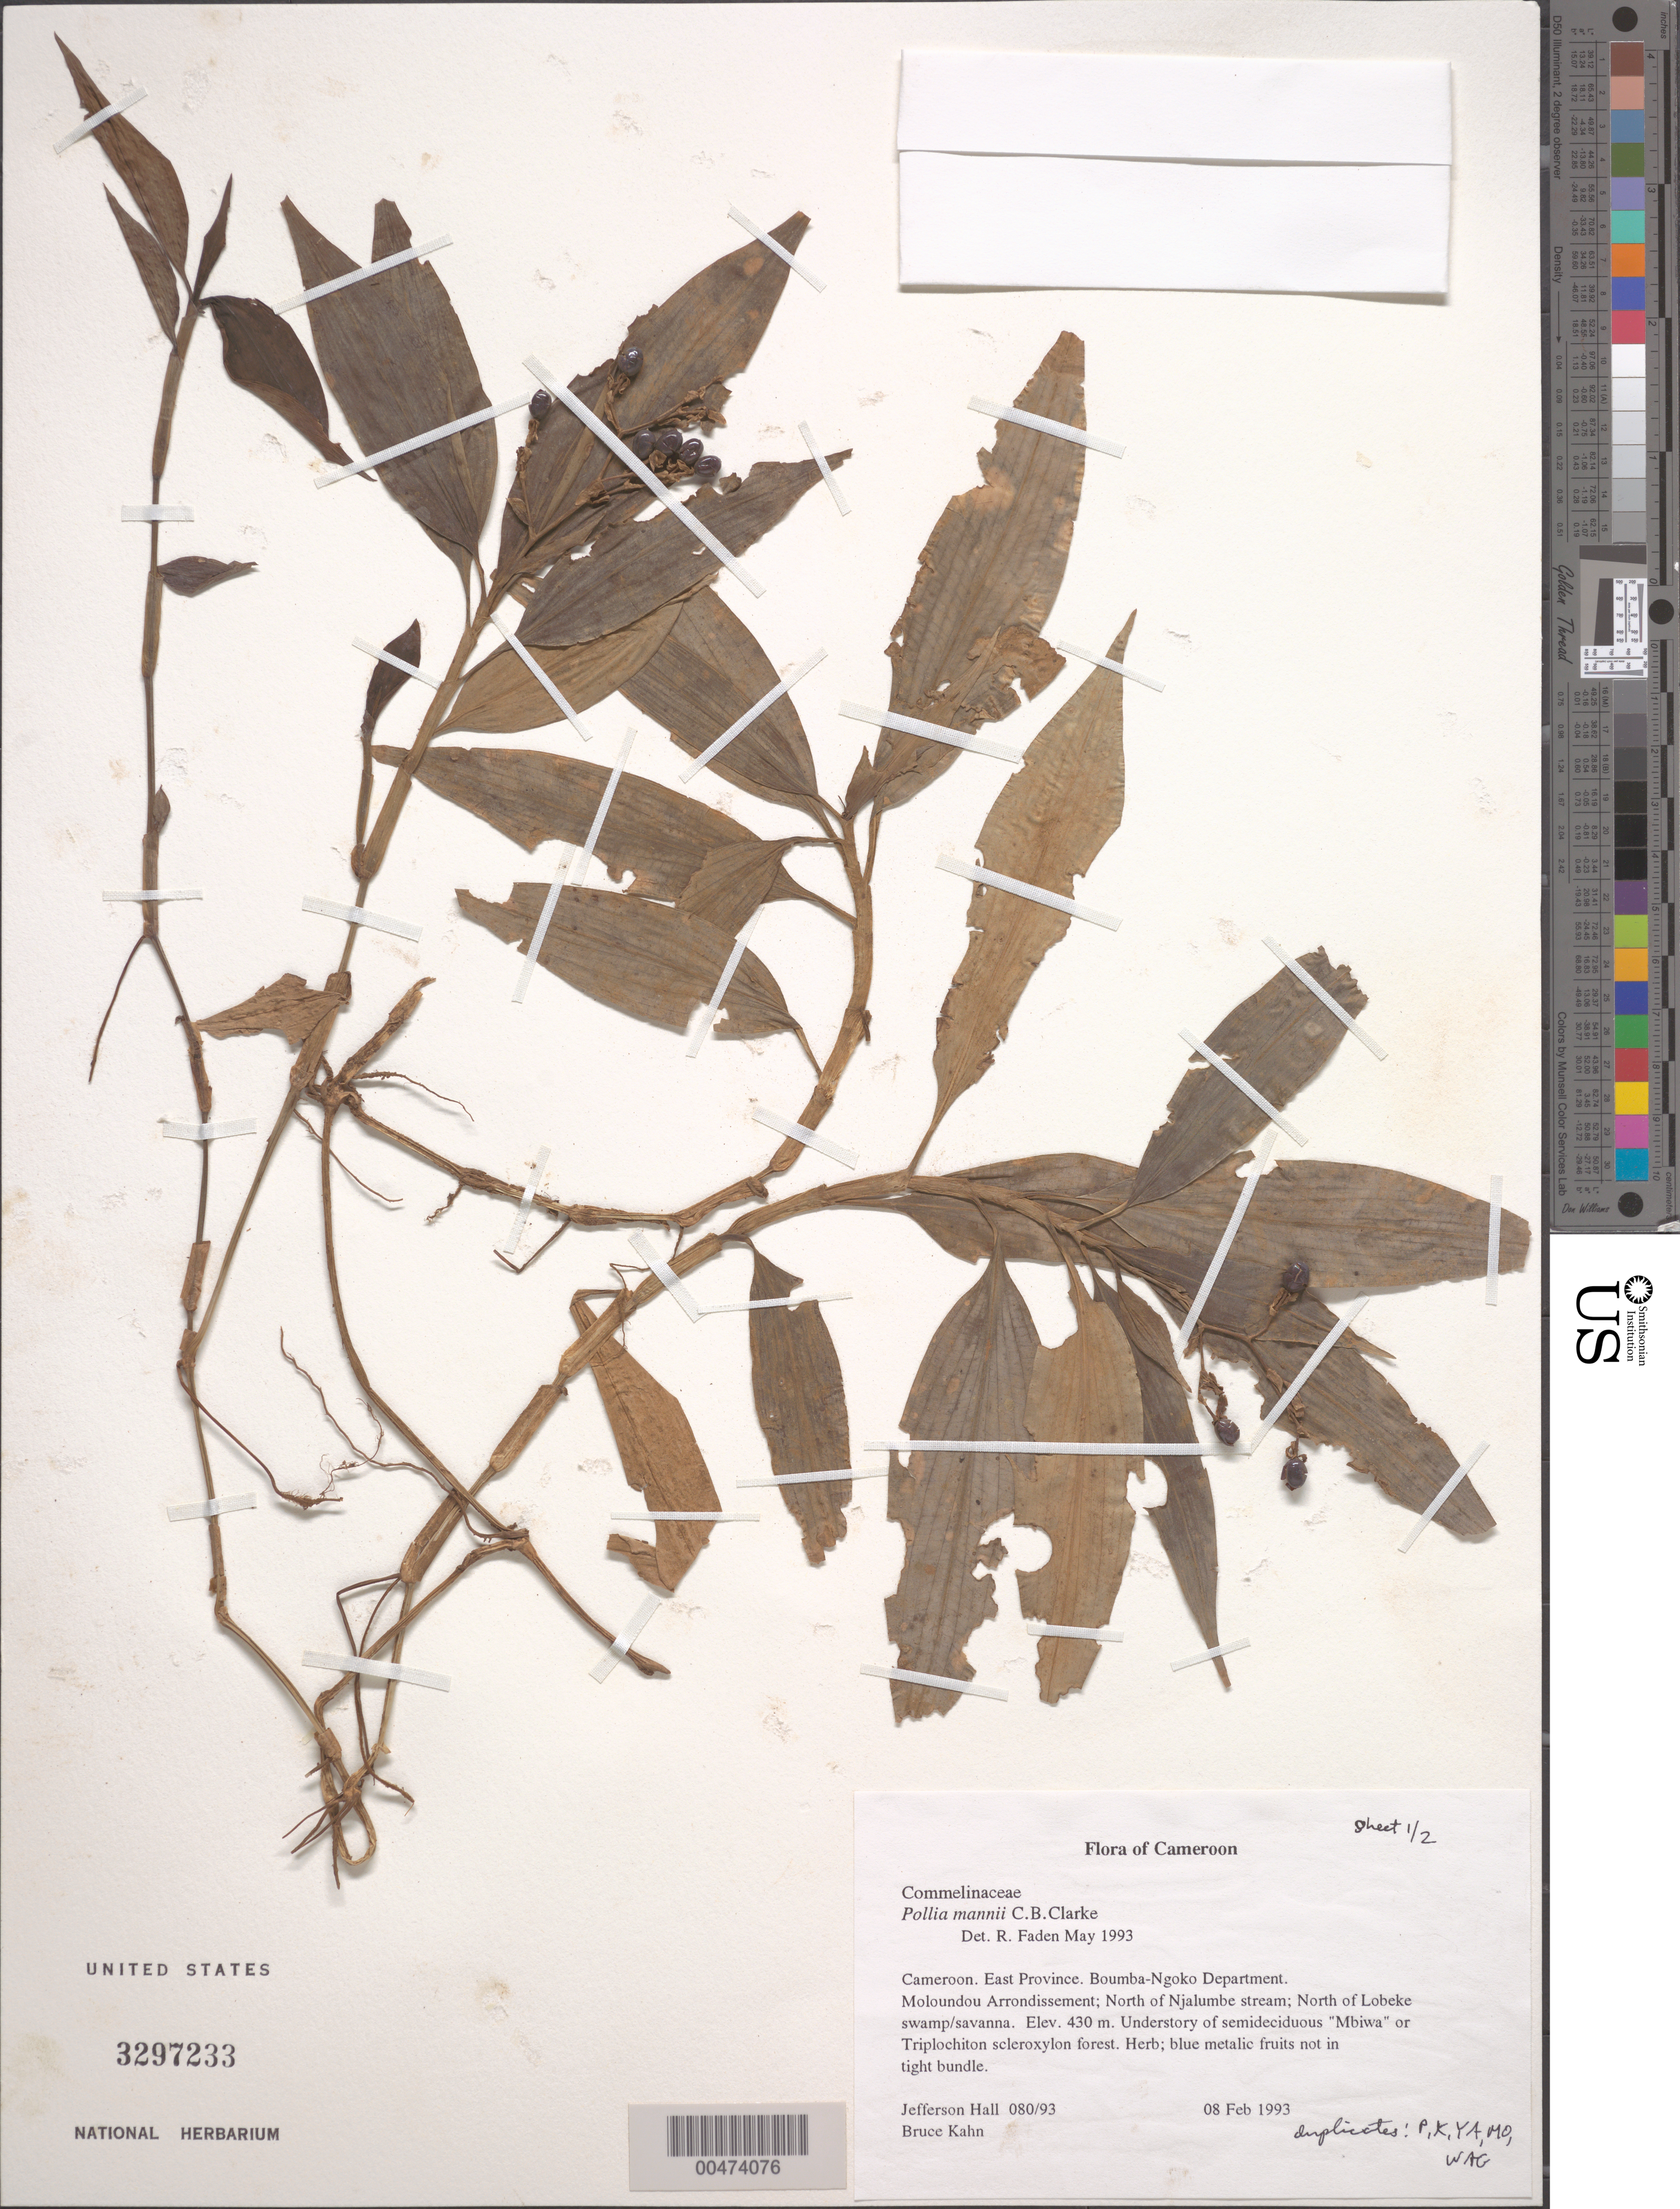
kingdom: Plantae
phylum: Tracheophyta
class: Liliopsida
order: Commelinales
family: Commelinaceae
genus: Pollia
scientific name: Pollia mannii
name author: C.B. Clarke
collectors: J. Hall & B. Kahn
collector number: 080/93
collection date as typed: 08 Feb 1993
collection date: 1993-02-08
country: Cameroon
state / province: Est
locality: Boumba-ngoko, moloundou arrondissement, n of lubeke swamp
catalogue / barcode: US 3297233